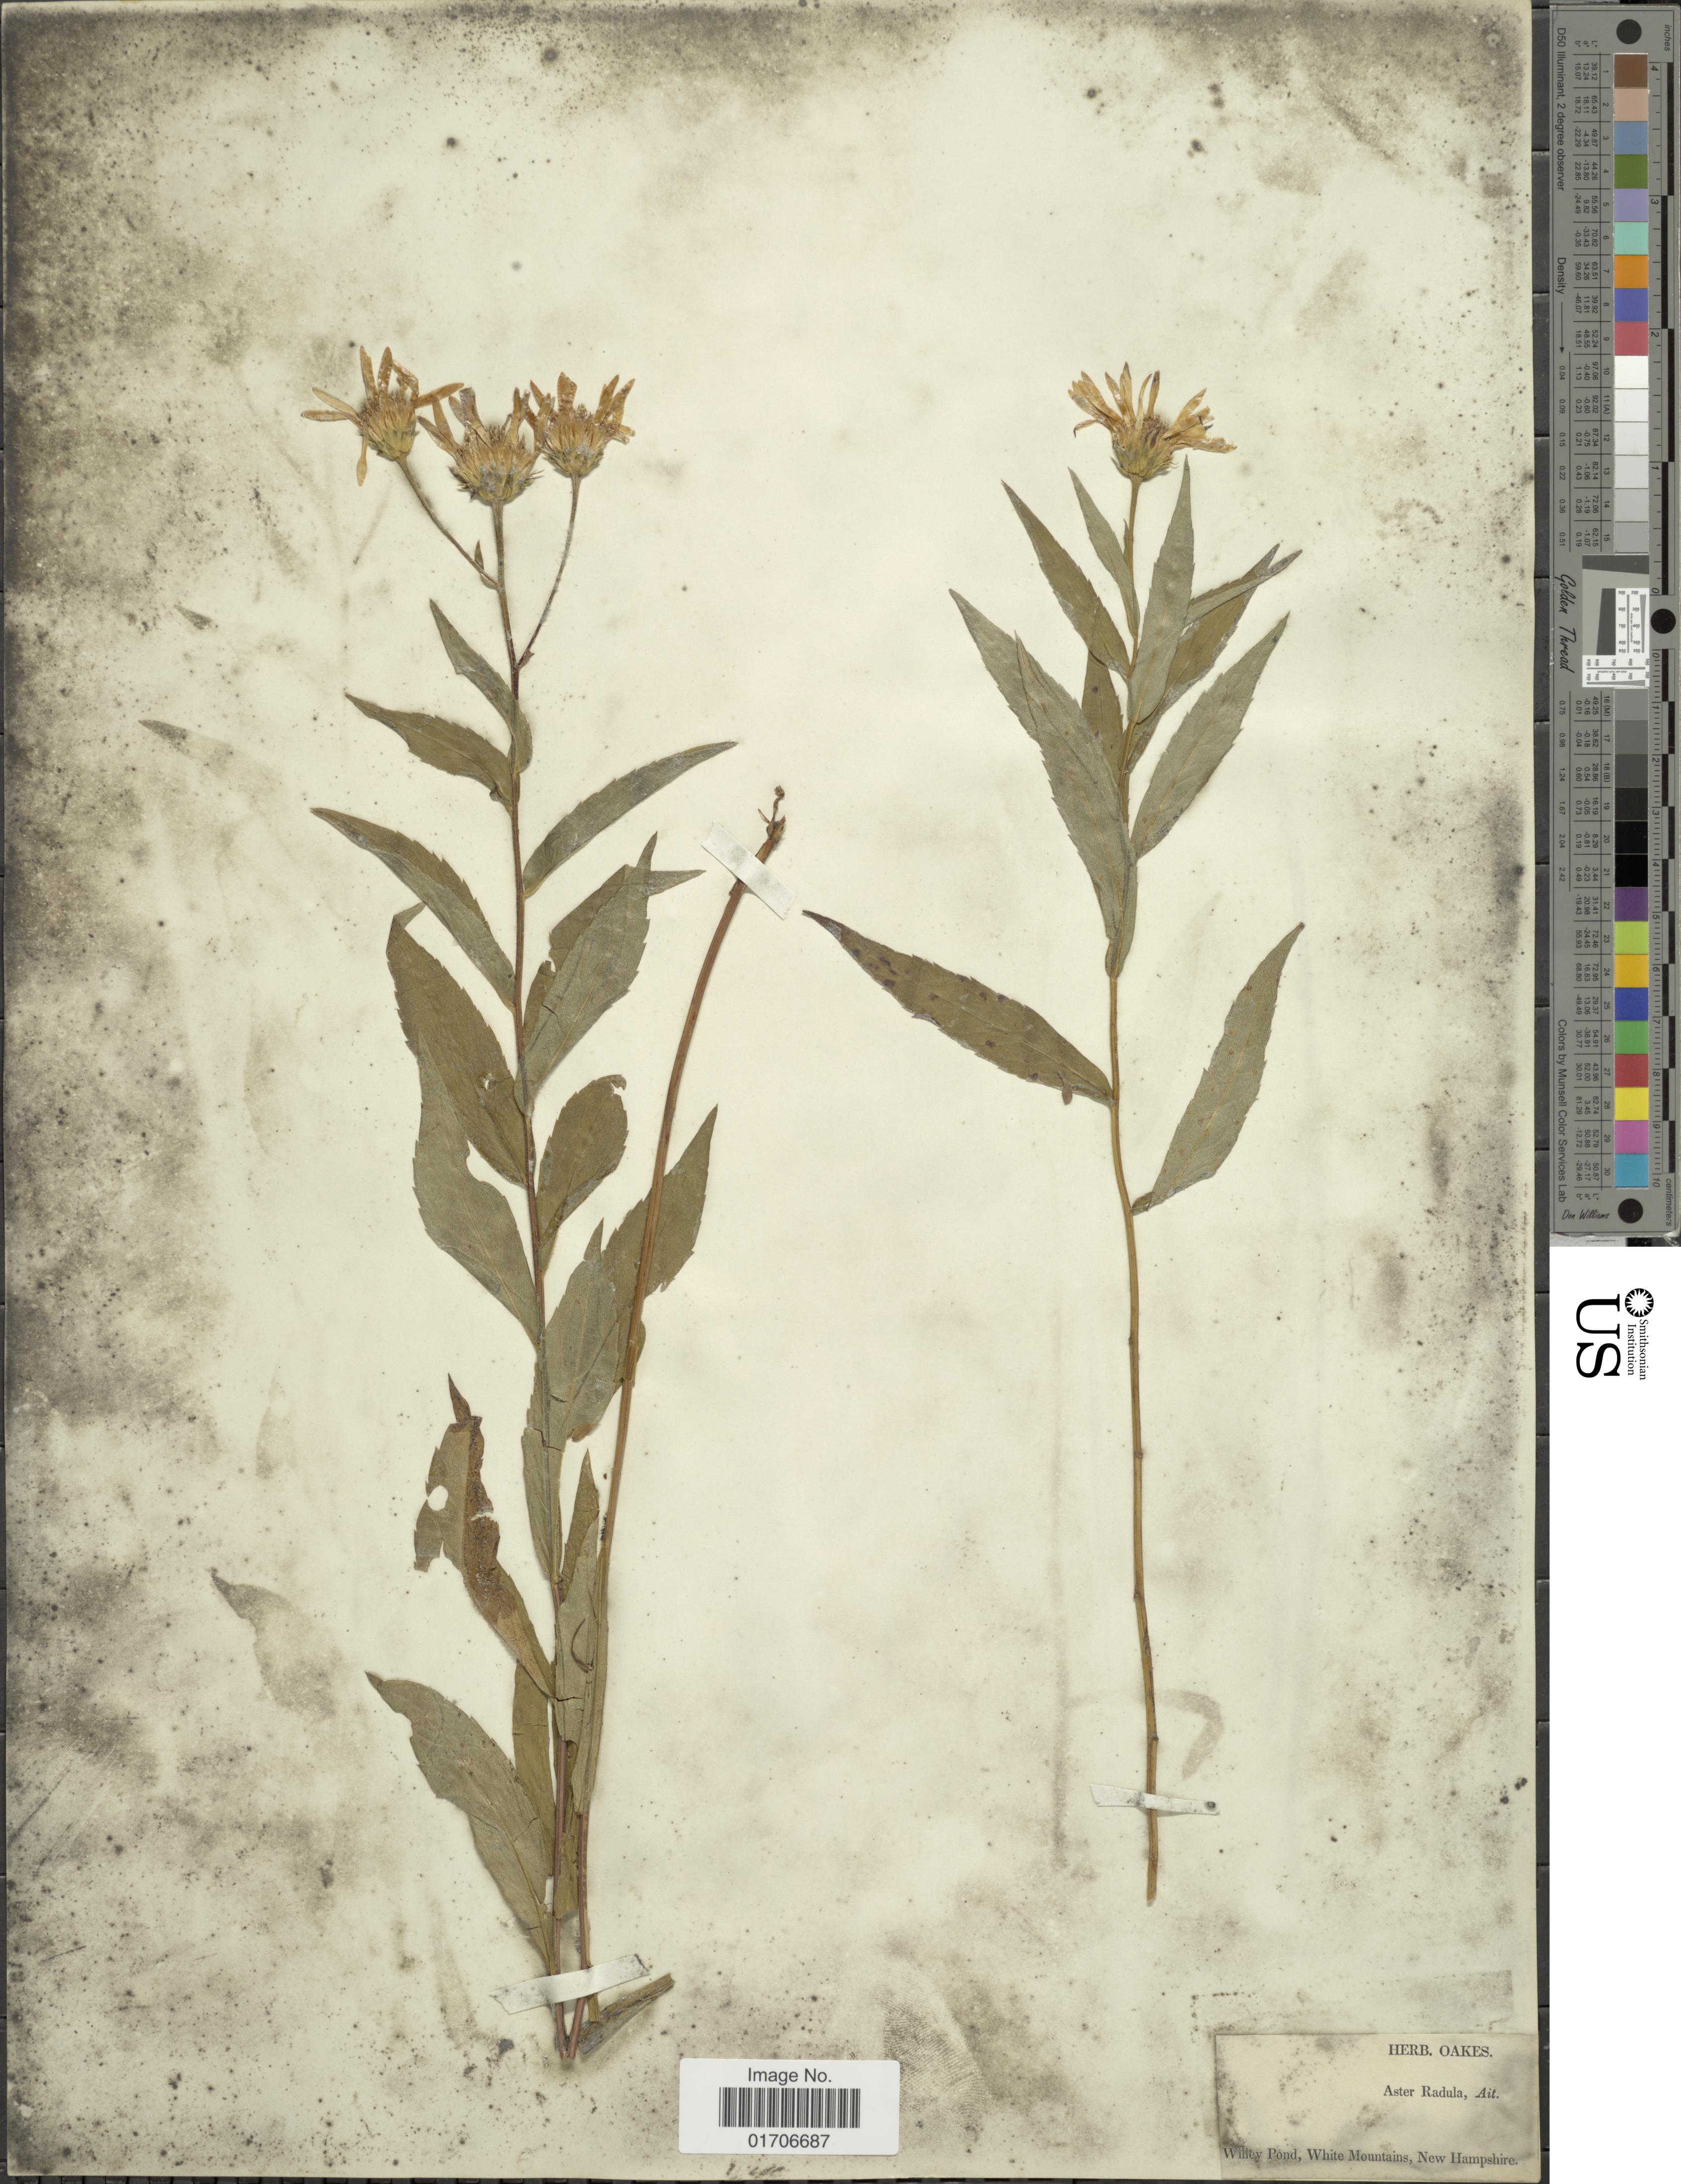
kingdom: Plantae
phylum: Tracheophyta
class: Magnoliopsida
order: Asterales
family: Asteraceae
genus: Eurybia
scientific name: Eurybia radula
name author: (Aiton) G.L. Nesom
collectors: ex herb. Oakes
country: United States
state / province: New Hampshire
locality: Willey Pond, White Mountains, New Hampshire.